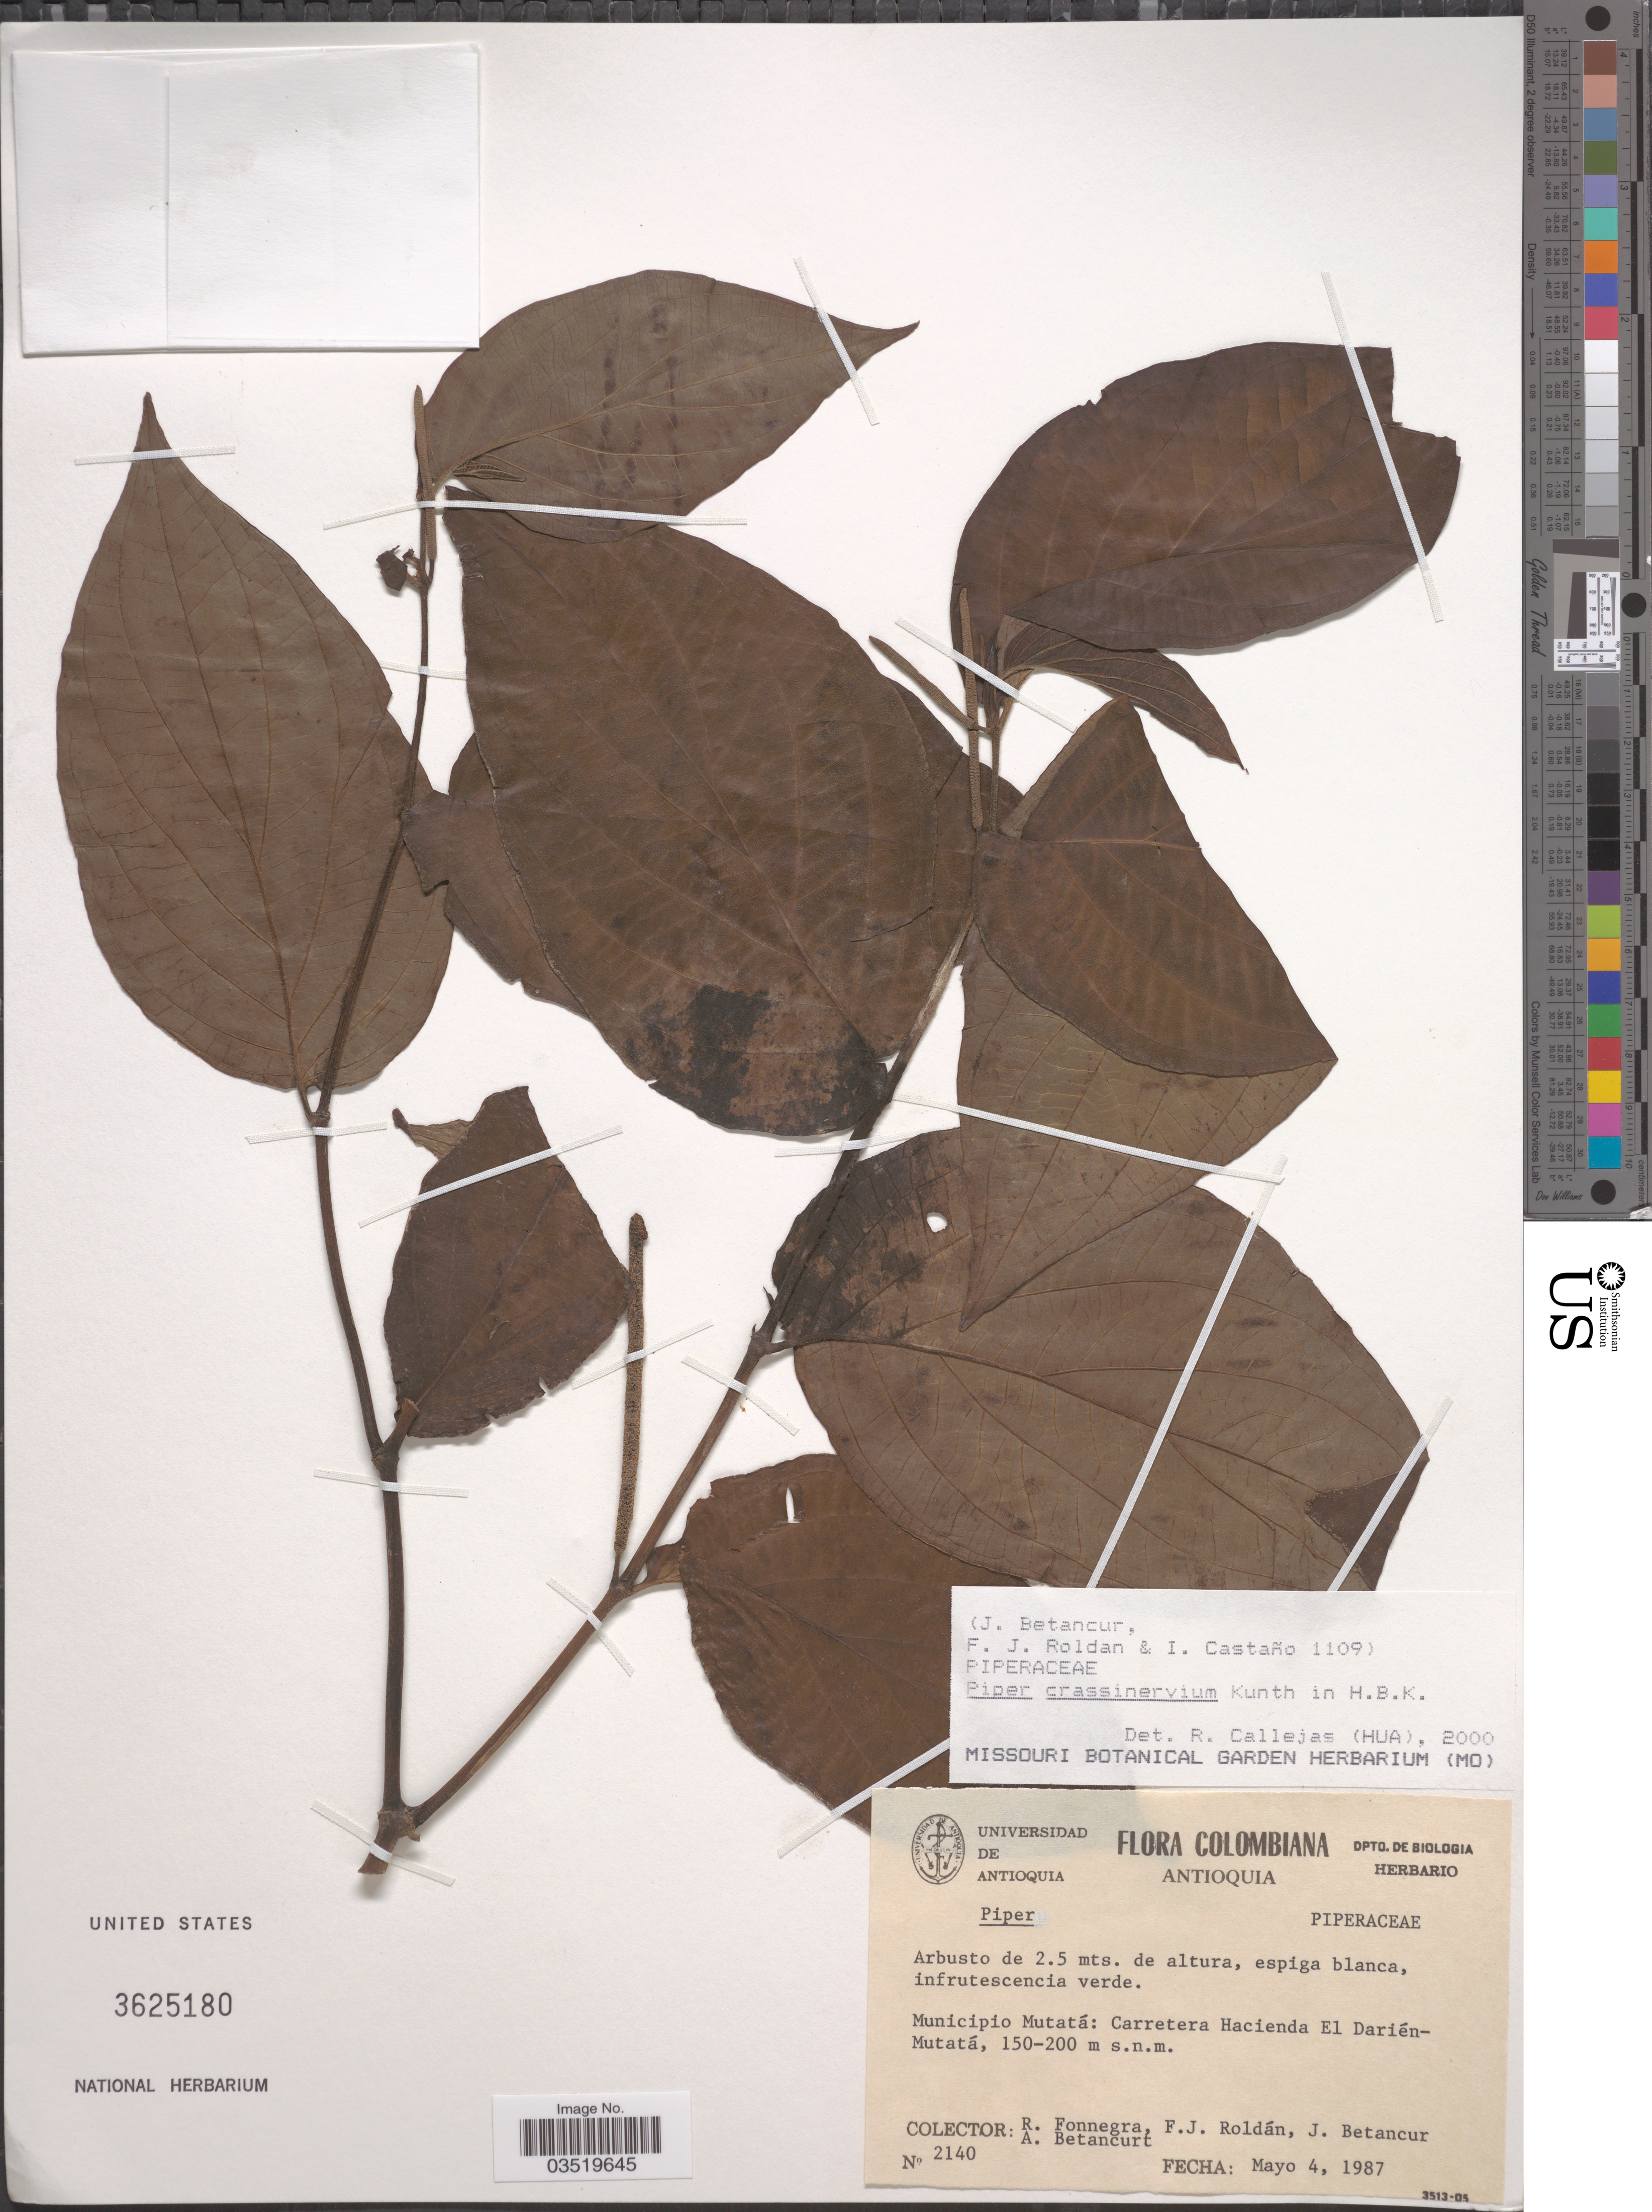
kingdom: Plantae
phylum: Tracheophyta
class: Magnoliopsida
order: Piperales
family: Piperaceae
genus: Piper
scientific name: Piper crassinervium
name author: Kunth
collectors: R. Fonnegra, F. J. Roldán, J. Betancur & A. Betancurt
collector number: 2140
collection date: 1987-05-04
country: Colombia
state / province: Antioquia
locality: Municipio Mutatá: Carretera Hacienda El Darién-Mutatá.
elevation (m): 150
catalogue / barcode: US 3625180